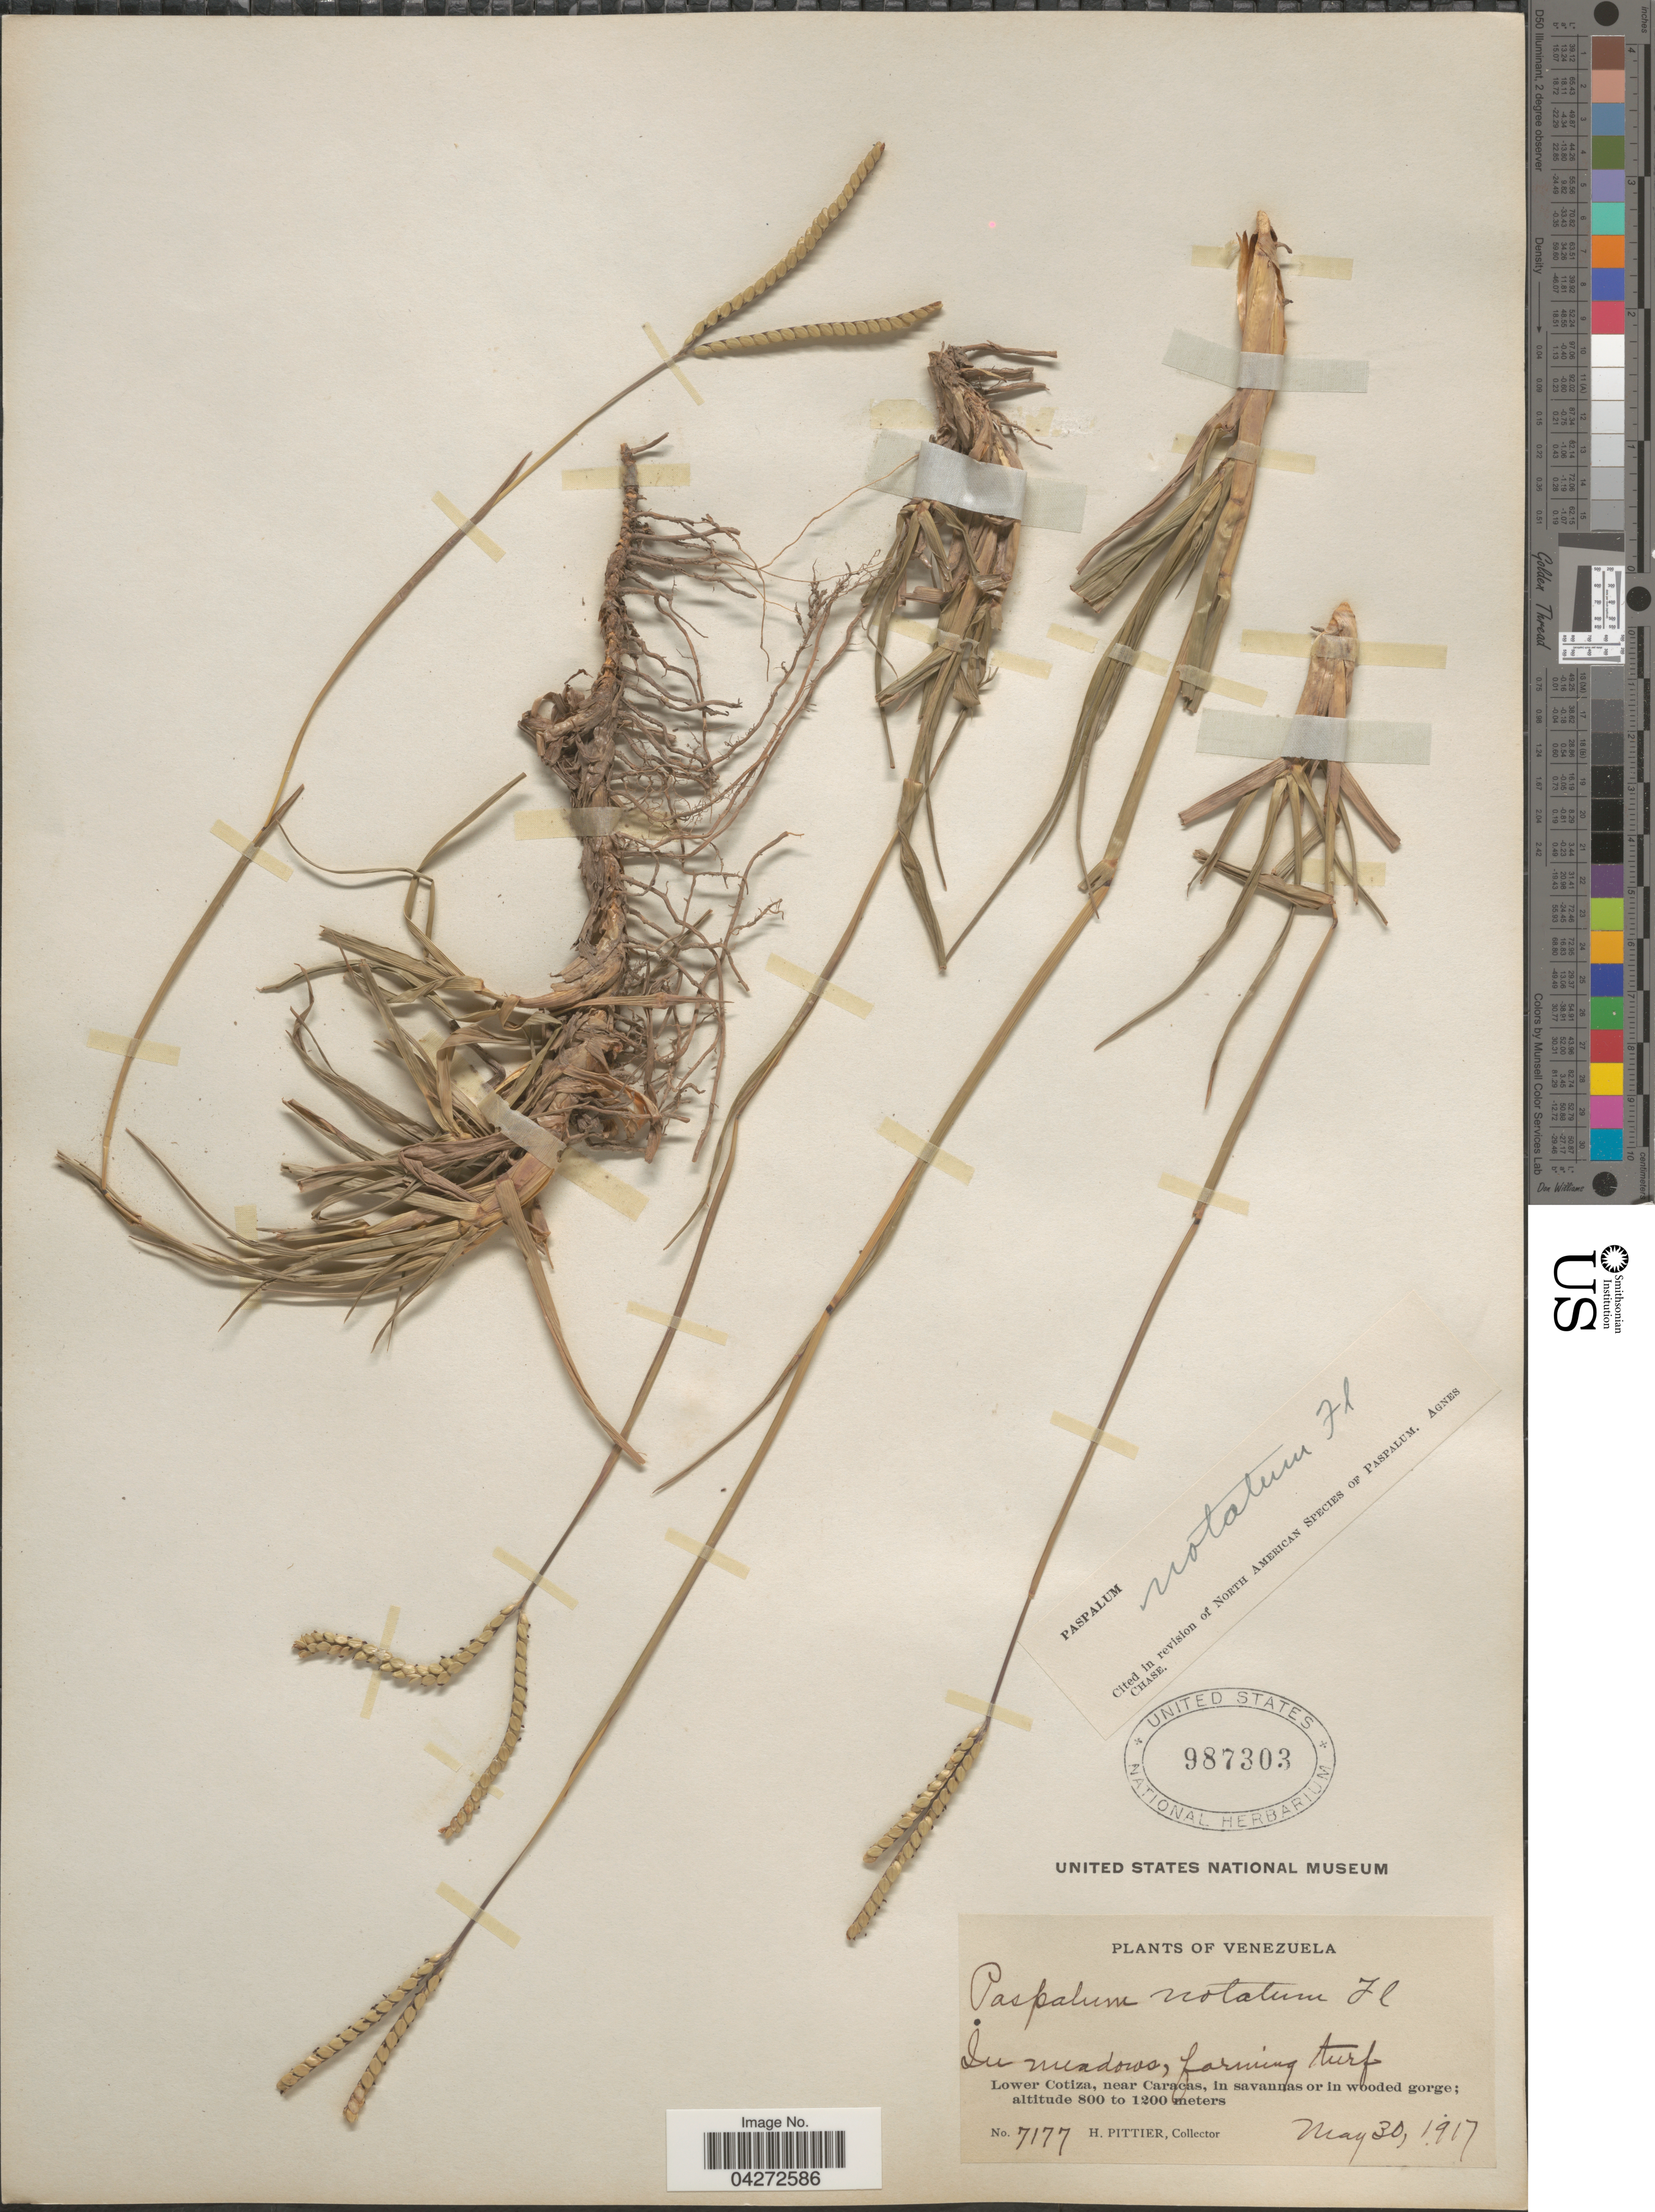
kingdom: Plantae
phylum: Tracheophyta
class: Liliopsida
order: Poales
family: Poaceae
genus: Paspalum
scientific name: Paspalum notatum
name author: Flüggé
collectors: H. F. Pittier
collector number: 7177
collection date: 1917-05-30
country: Venezuela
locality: In meadows. Lower Cotiza, near Caracas, in savannas or in wooded gorge.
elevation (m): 800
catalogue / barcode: US 987303